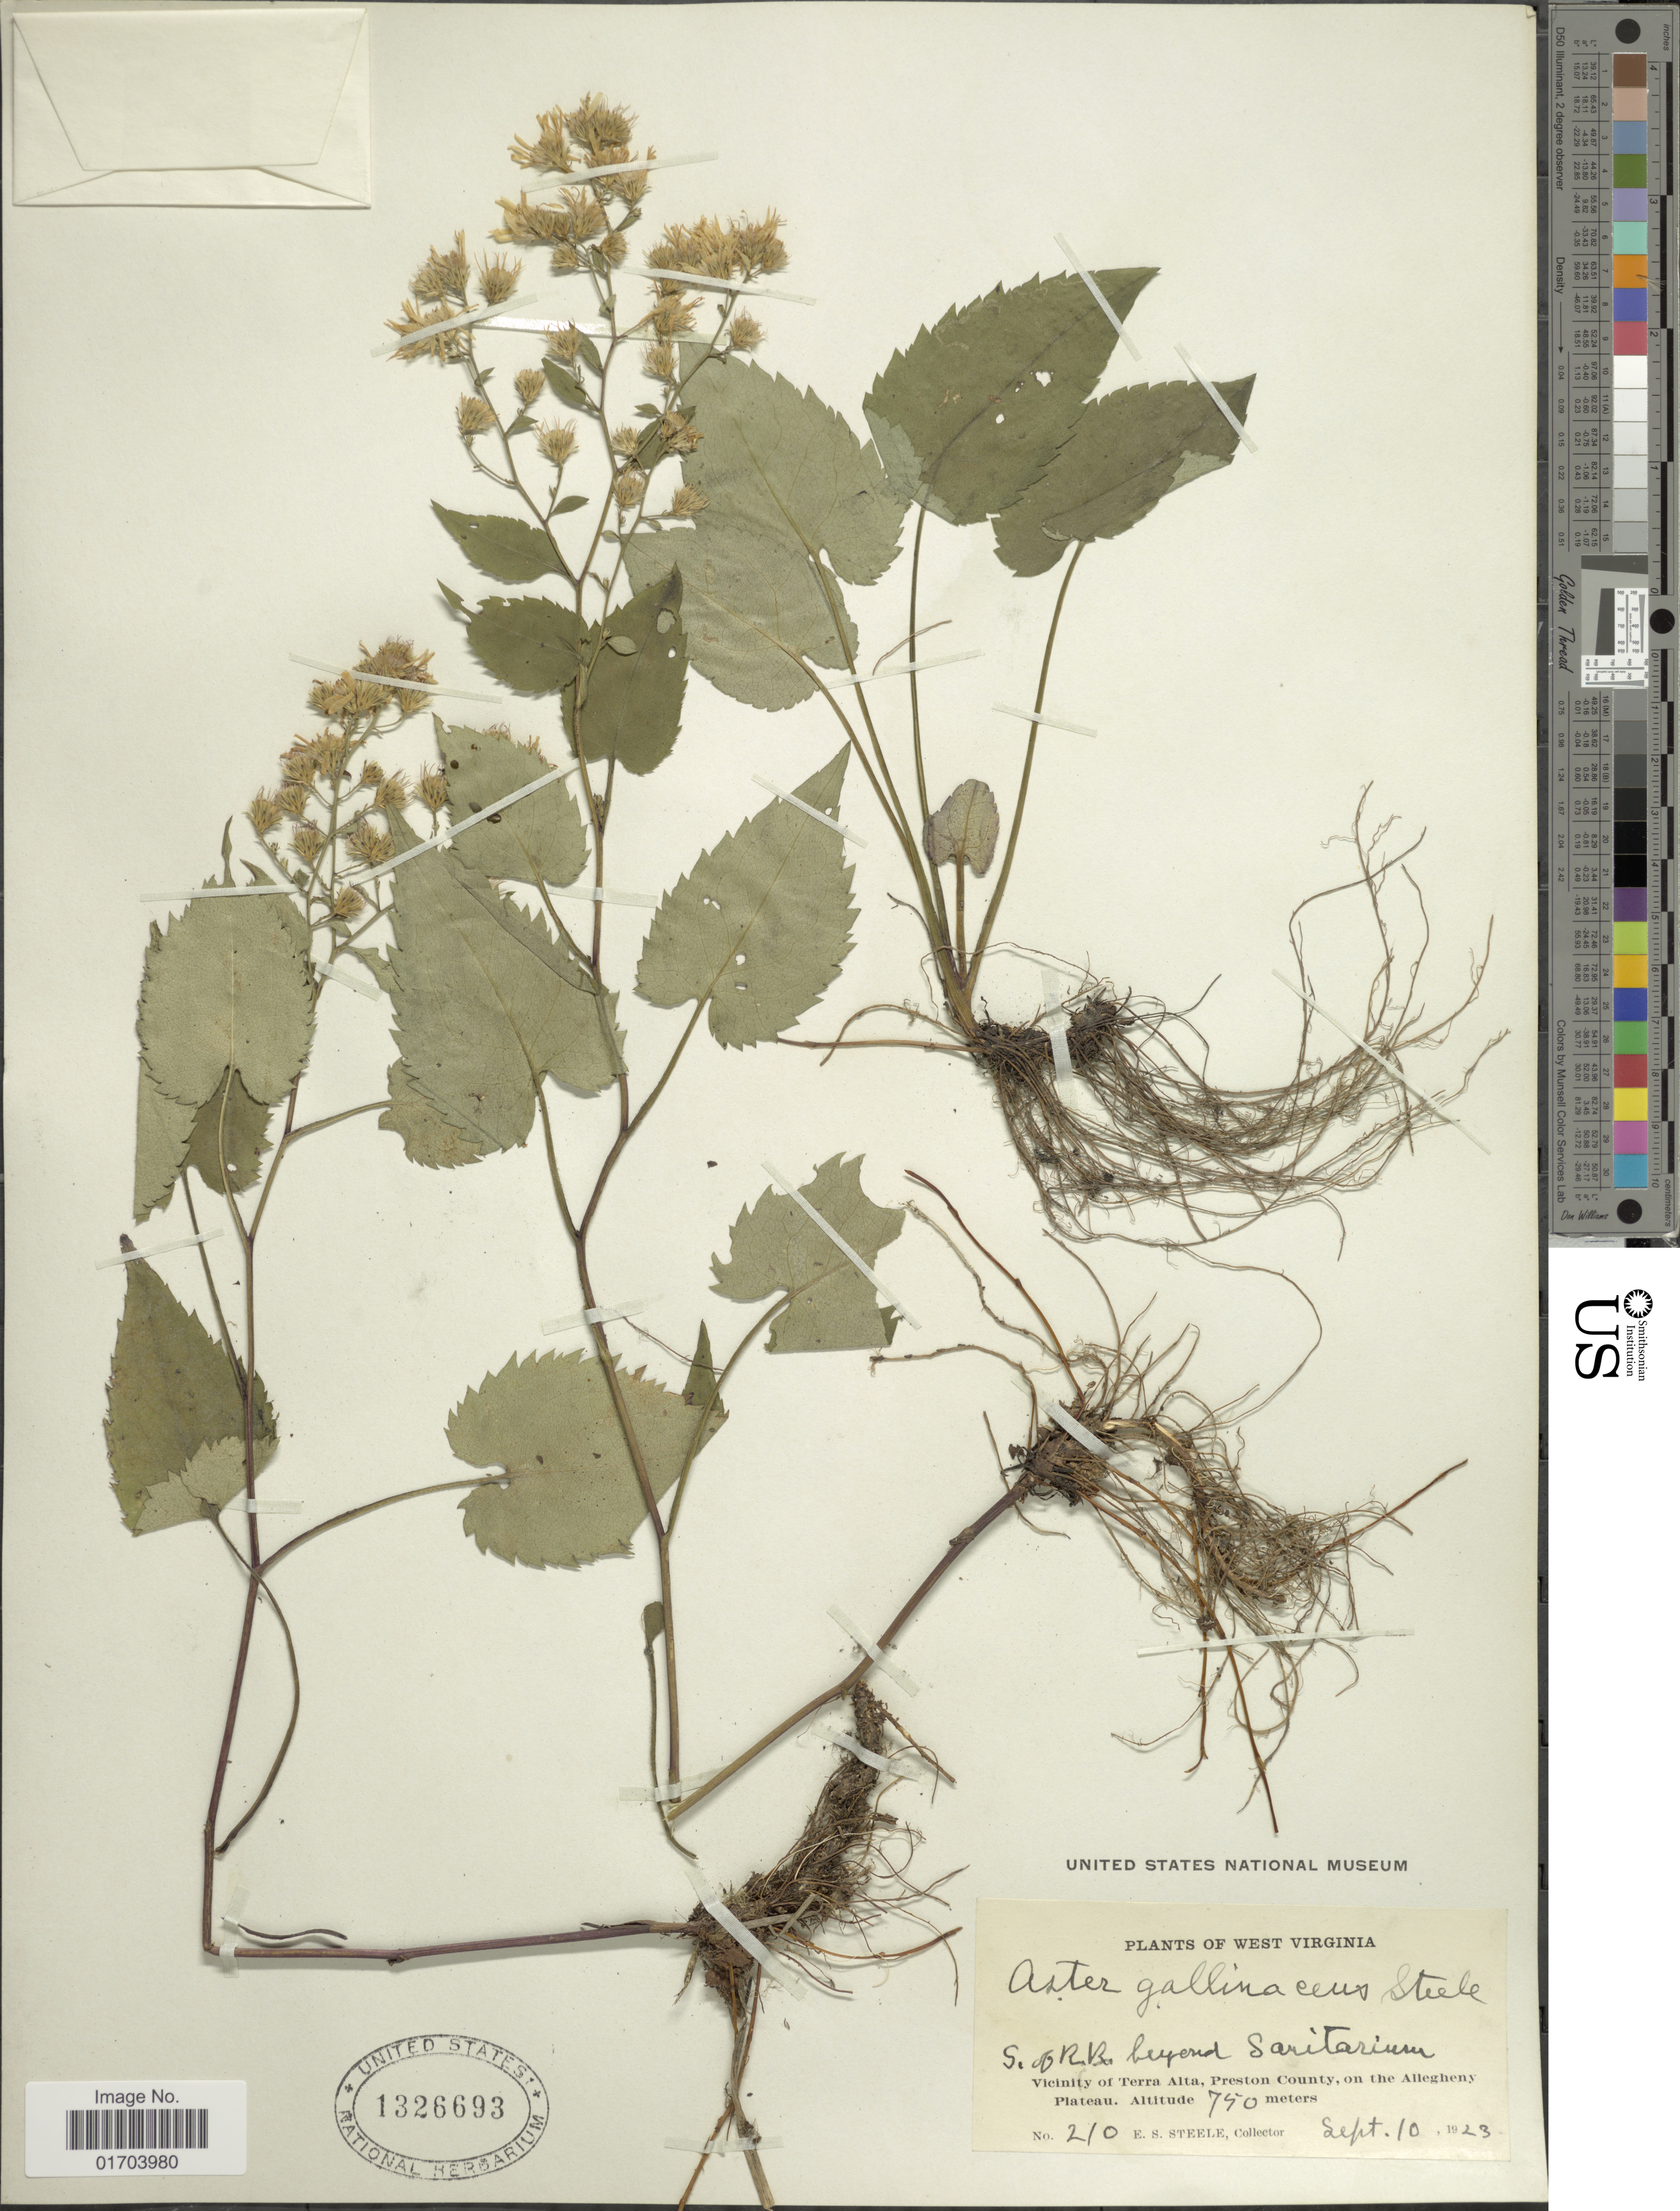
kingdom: Plantae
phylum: Tracheophyta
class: Magnoliopsida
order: Asterales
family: Asteraceae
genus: Aster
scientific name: Aster gallinaceus E.S. Steele sp. nov. ined.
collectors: E. Steele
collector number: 210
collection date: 1923-09-10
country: United States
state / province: West Virginia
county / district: Preston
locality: S. of R. R. beyond Sanitarium, Vicinity of Terra Alta, Preston County, on the Allegheny Plateau.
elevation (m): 750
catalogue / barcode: US 1326693